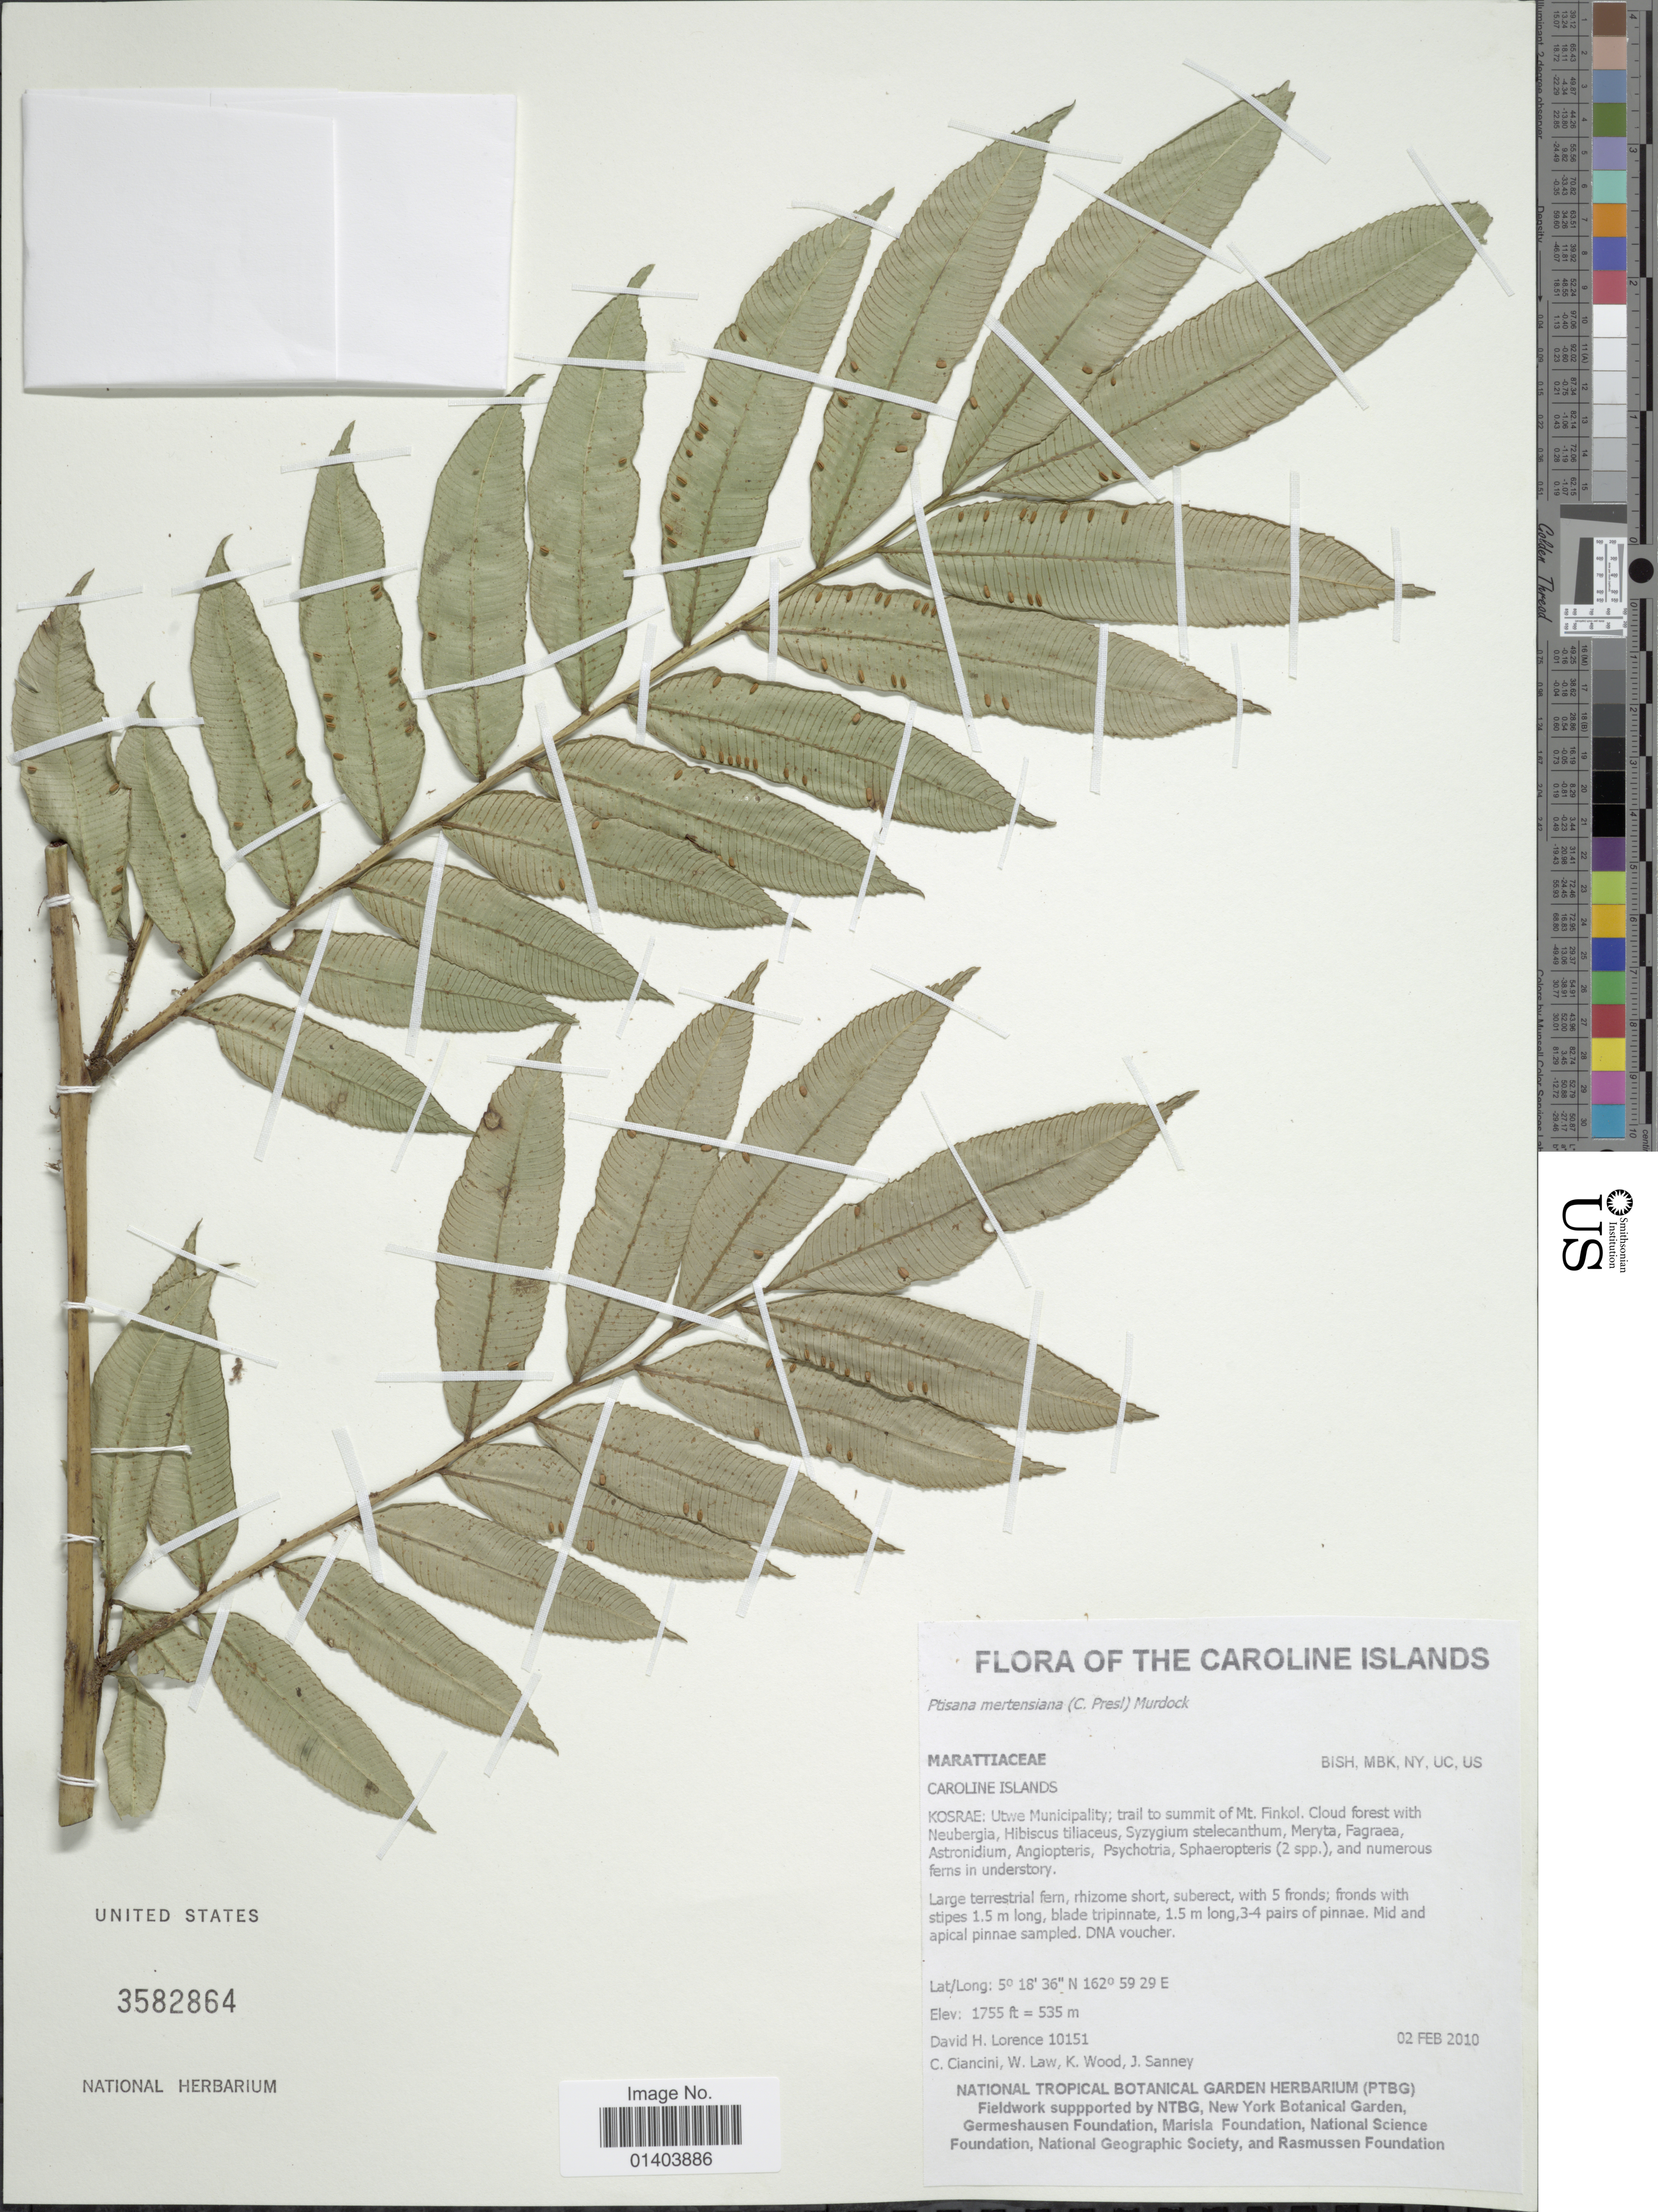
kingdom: Plantae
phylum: Tracheophyta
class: Polypodiopsida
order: Marattiales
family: Marattiaceae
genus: Ptisana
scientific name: Ptisana mertensiana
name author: (C. Presl) Murdock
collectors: D. Lorence, C. Cianchini, W. Law, K. R. Wood & J. Sanney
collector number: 10151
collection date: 2010-02-02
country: Micronesia, Federated States of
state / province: Kosrae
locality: Utwe Municipality; trail to summit of Mt Finkol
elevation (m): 535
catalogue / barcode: US 3582864